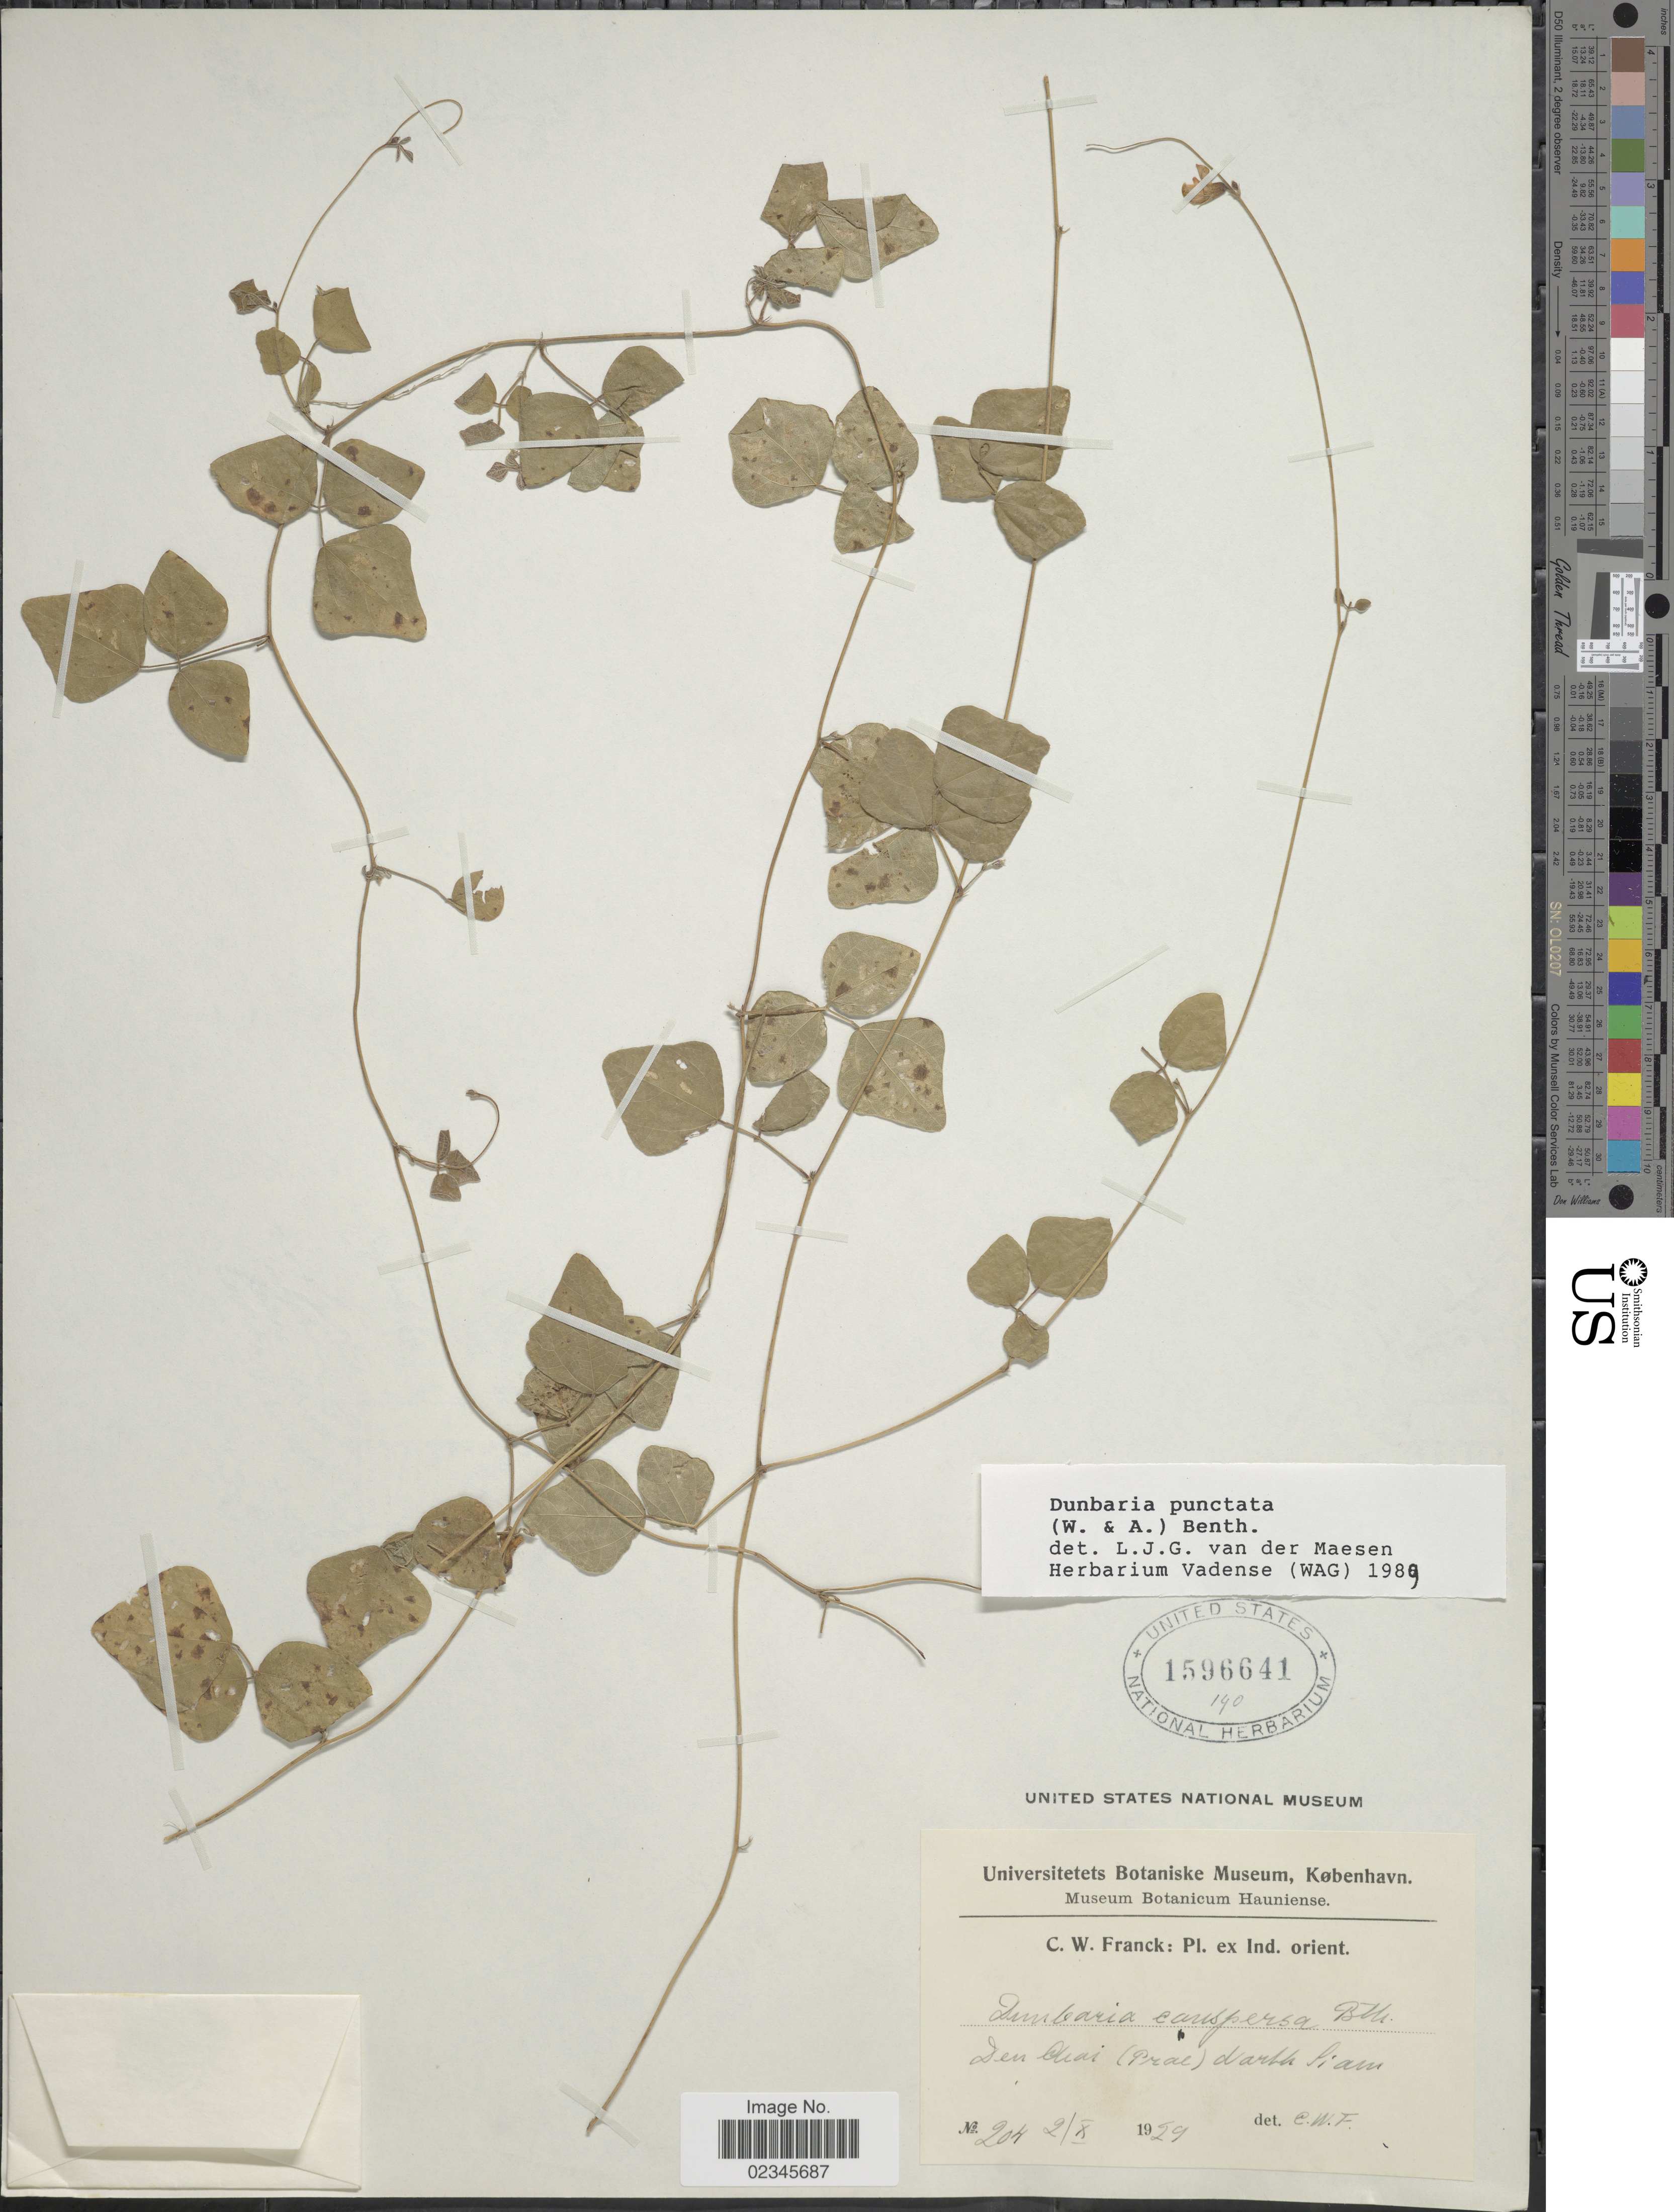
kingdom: Plantae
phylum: Tracheophyta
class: Magnoliopsida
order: Fabales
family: Fabaceae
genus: Dunbaria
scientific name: Dunbaria punctata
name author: (Wight & Arn.) Benth.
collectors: C. Franck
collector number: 204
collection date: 1929-10-02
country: Thailand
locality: Ex Ind. orient., Den Mai (Prae) Darbh Siam. [interpreted]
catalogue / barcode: US 1596641